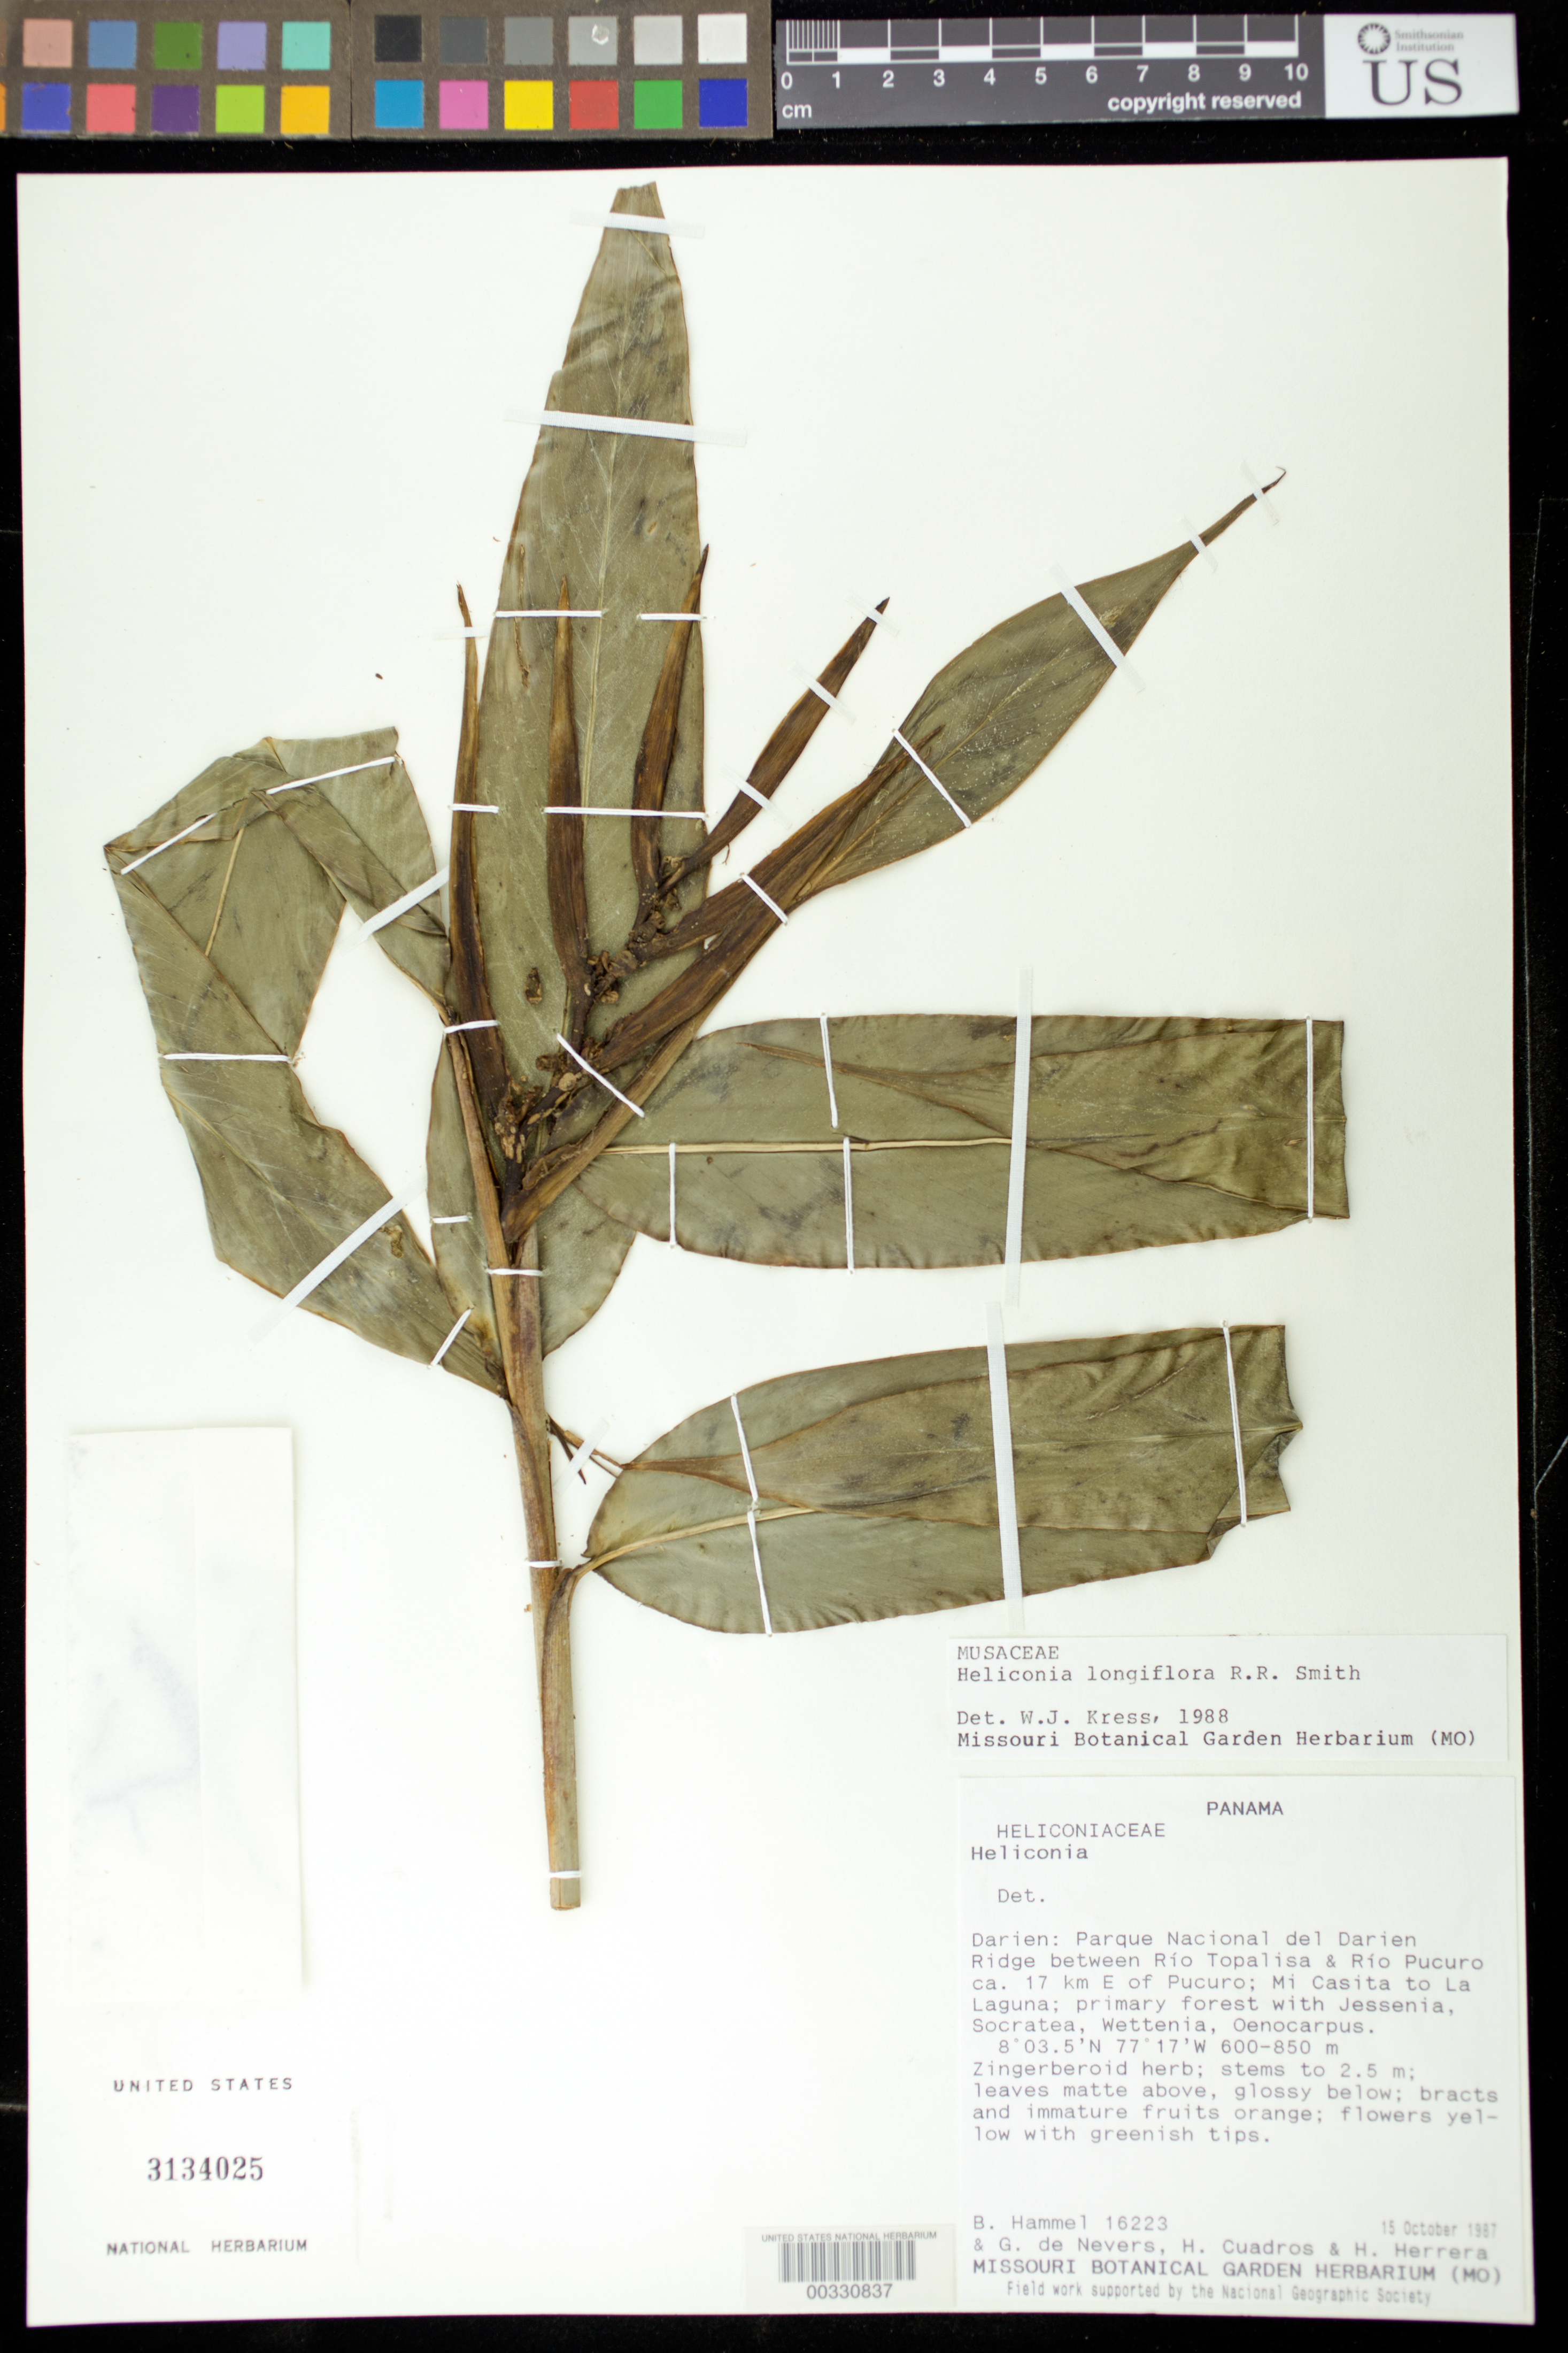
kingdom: Plantae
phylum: Tracheophyta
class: Liliopsida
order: Zingiberales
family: Heliconiaceae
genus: Heliconia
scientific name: Heliconia longiflora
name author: R.R. Sm.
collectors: B. Hammel, G. C. de Nevers, H. Cuadros & H. Herrera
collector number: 16223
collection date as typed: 15 Oct 1987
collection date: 1987-10-15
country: Panama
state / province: Darién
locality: Parque Nacional del Darien ridge between Rio Topalisa and Rio Pucuro ca 17 km E of Pucuro, Mi Casita to la Laguna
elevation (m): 600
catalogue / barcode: US 3134025